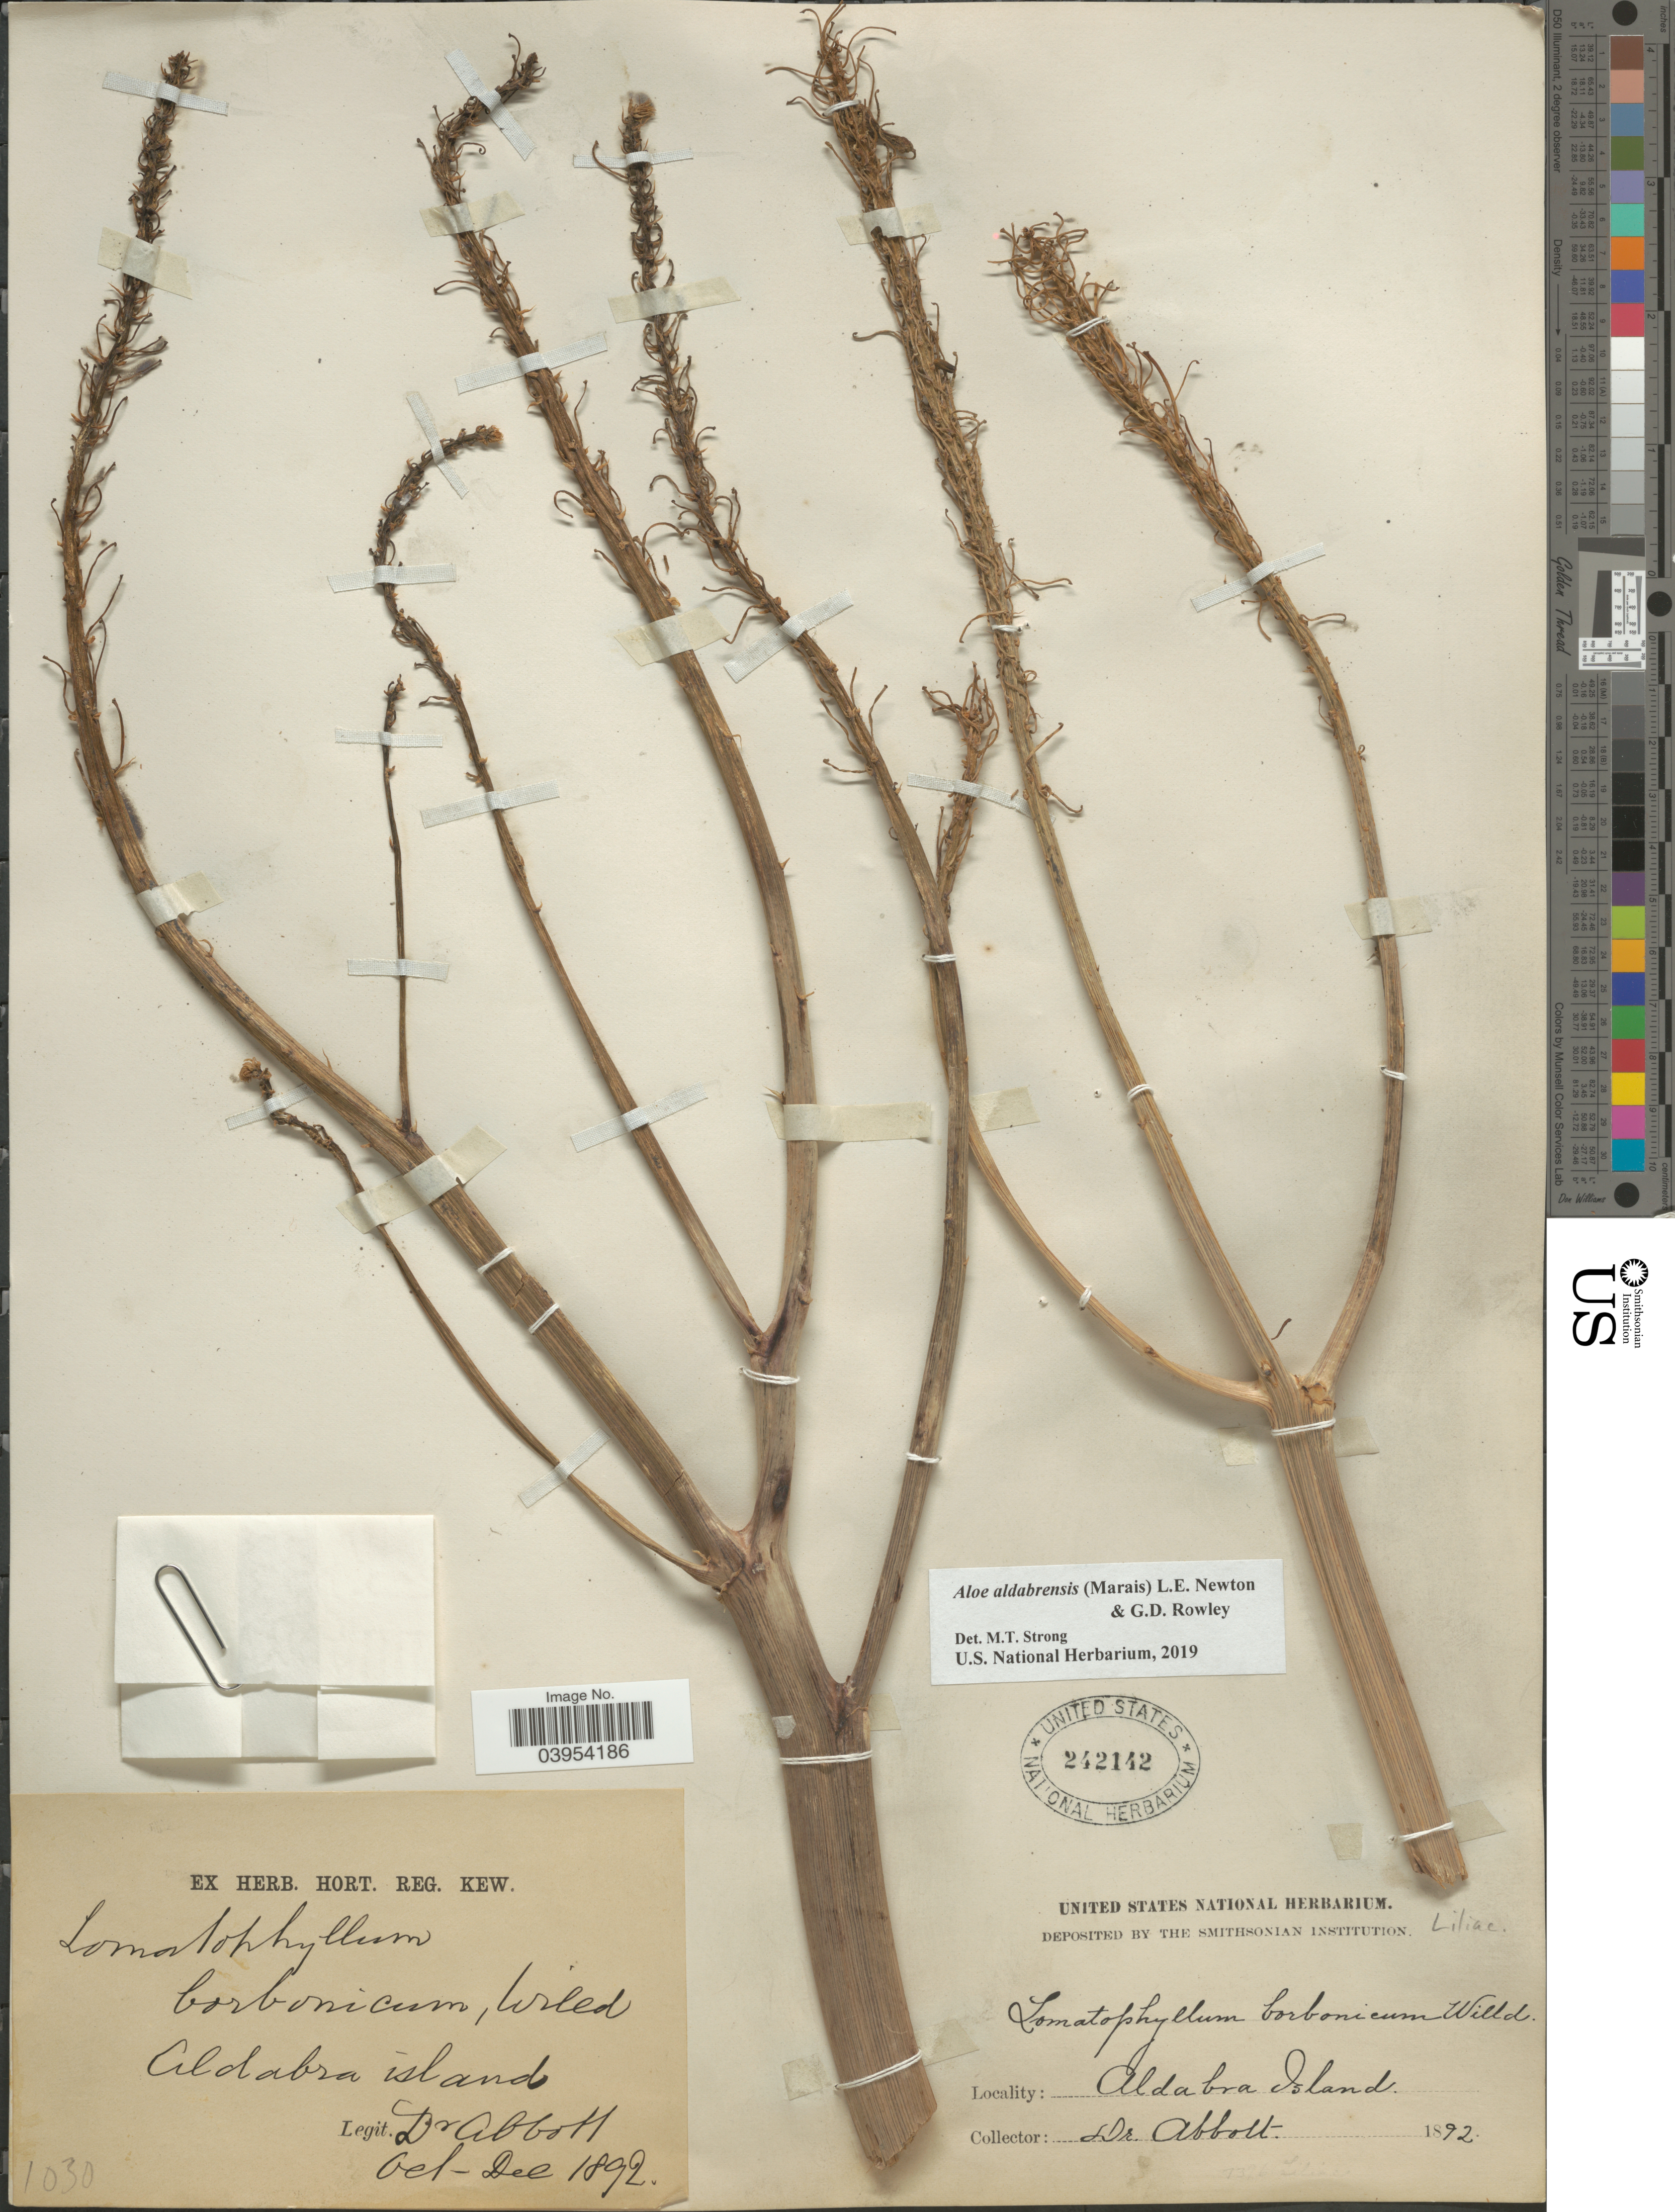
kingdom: Plantae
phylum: Tracheophyta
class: Liliopsida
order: Asparagales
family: Asphodelaceae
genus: Aloe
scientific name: Aloe aldabrensis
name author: (Marais) L. E. Newton & G.D. Rowley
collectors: Abbott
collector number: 1030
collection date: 1892-10/1892-12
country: Seychelles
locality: Aldabra Island.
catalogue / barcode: US 242142